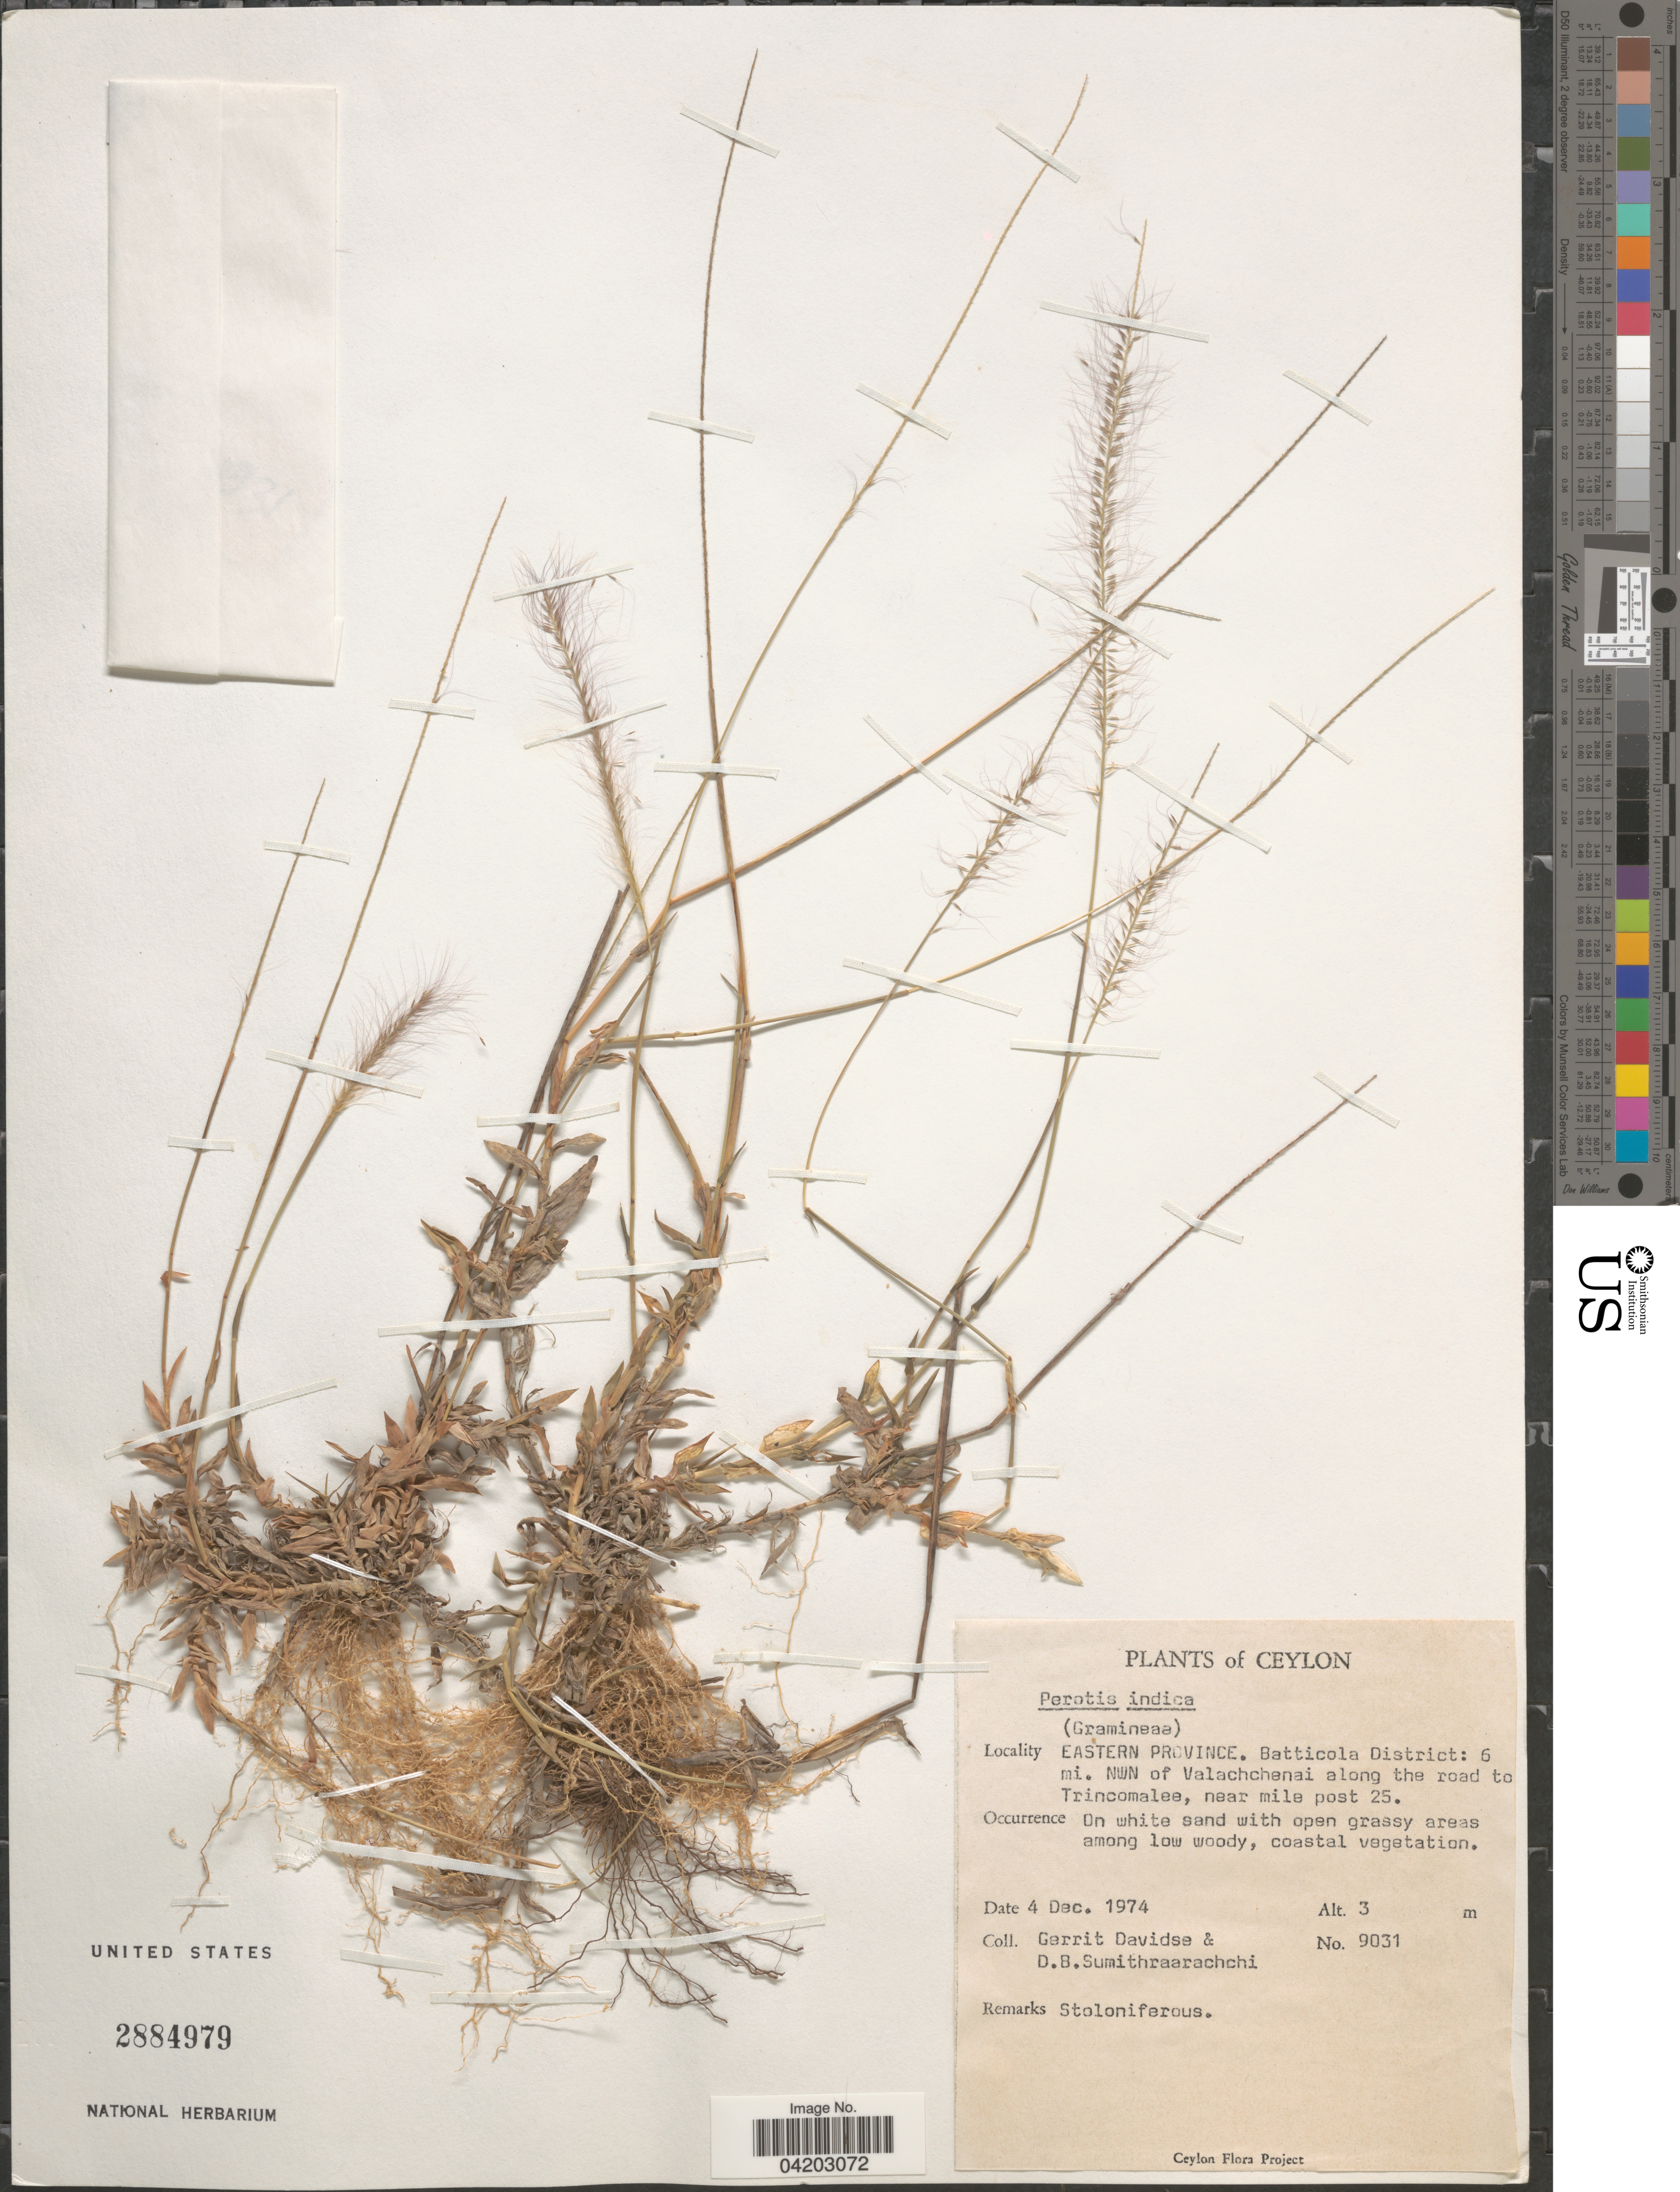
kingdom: Plantae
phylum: Tracheophyta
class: Liliopsida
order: Poales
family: Poaceae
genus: Perotis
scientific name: Perotis indica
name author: (L.) Kuntze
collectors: G. Davidse & D. B. Sumithraarachchi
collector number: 9031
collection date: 1974-12-04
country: Sri Lanka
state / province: Eastern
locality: Ceylon. Batticola District: 6 mi. NWN of Valachchenai along the road to Trincomalee, near mile post 25. Coastal vegetation.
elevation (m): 3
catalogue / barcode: US 2884979